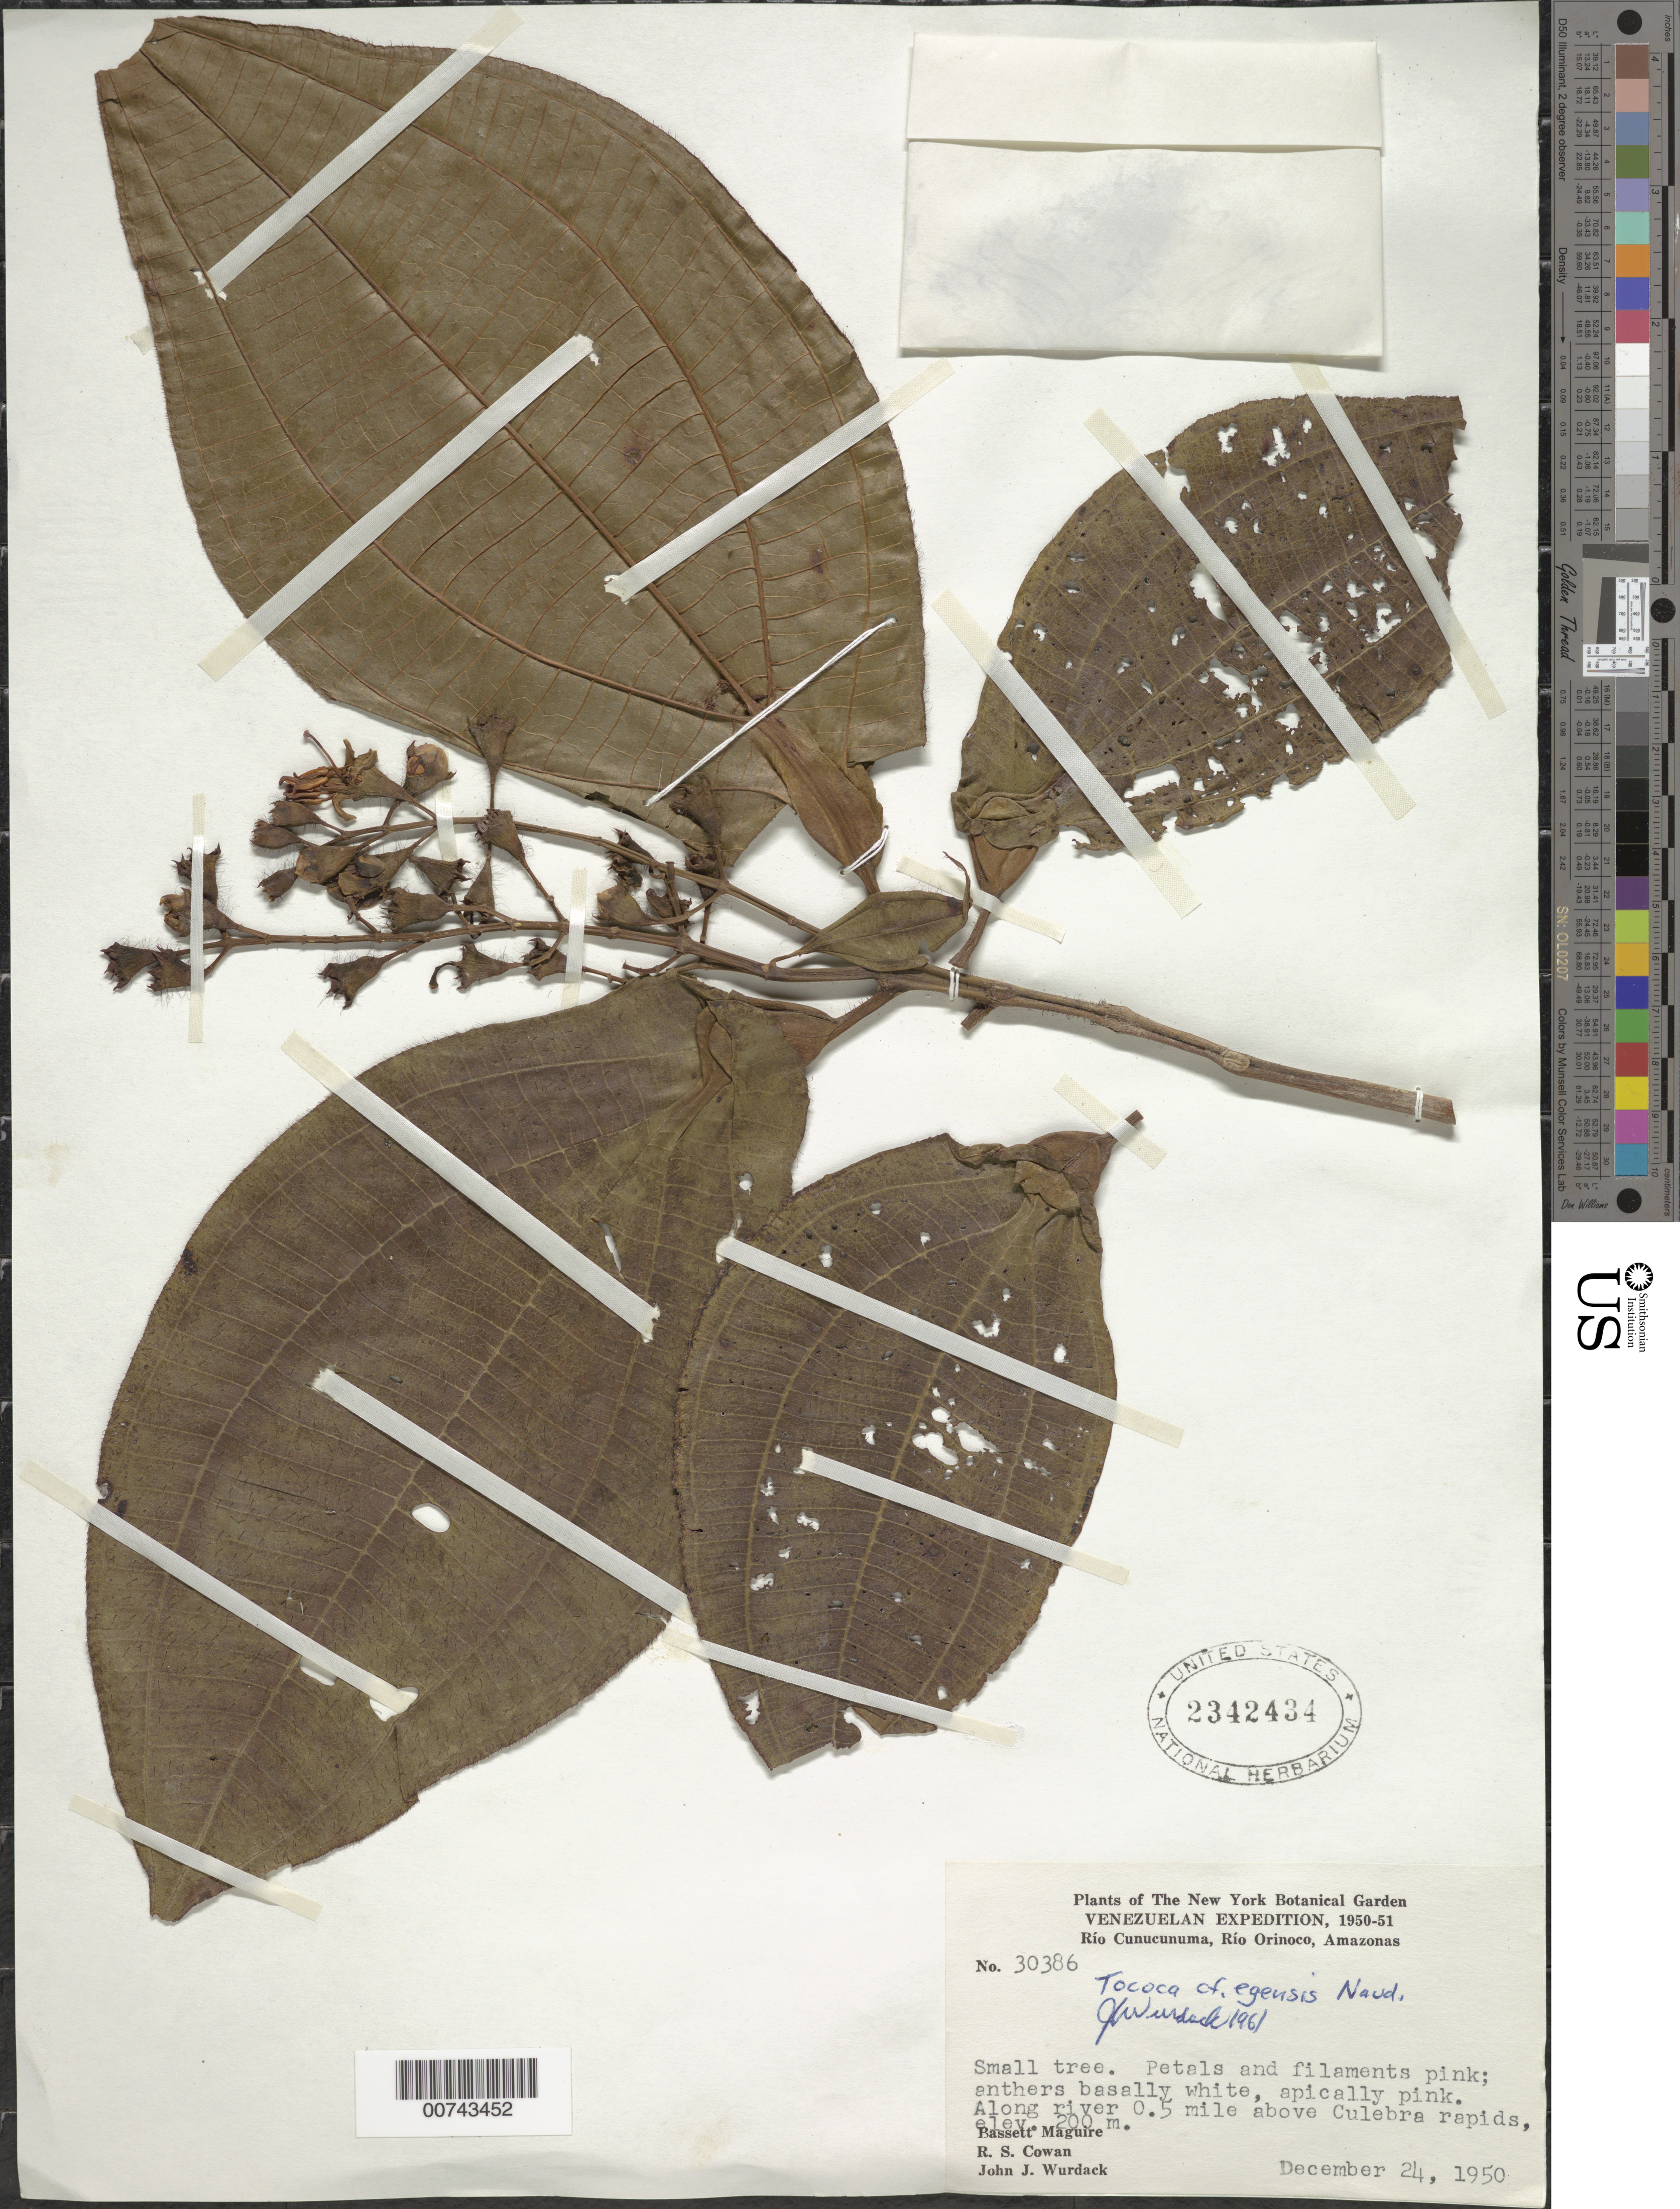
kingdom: Plantae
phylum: Tracheophyta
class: Magnoliopsida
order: Myrtales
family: Melastomataceae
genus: Tococa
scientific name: Tococa coronata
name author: Benth.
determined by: Wurdack, John J., (US), US (UNITED STATES)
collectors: B. Maguire, R. S. Cowan & J. J. Wurdack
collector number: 30386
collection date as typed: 24-Dec-50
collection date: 1950-12-24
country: Venezuela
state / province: Amazonas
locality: Río Cunucunuma, Culebra Rapids, 0.5 miles above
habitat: Along river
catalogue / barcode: US 2342434